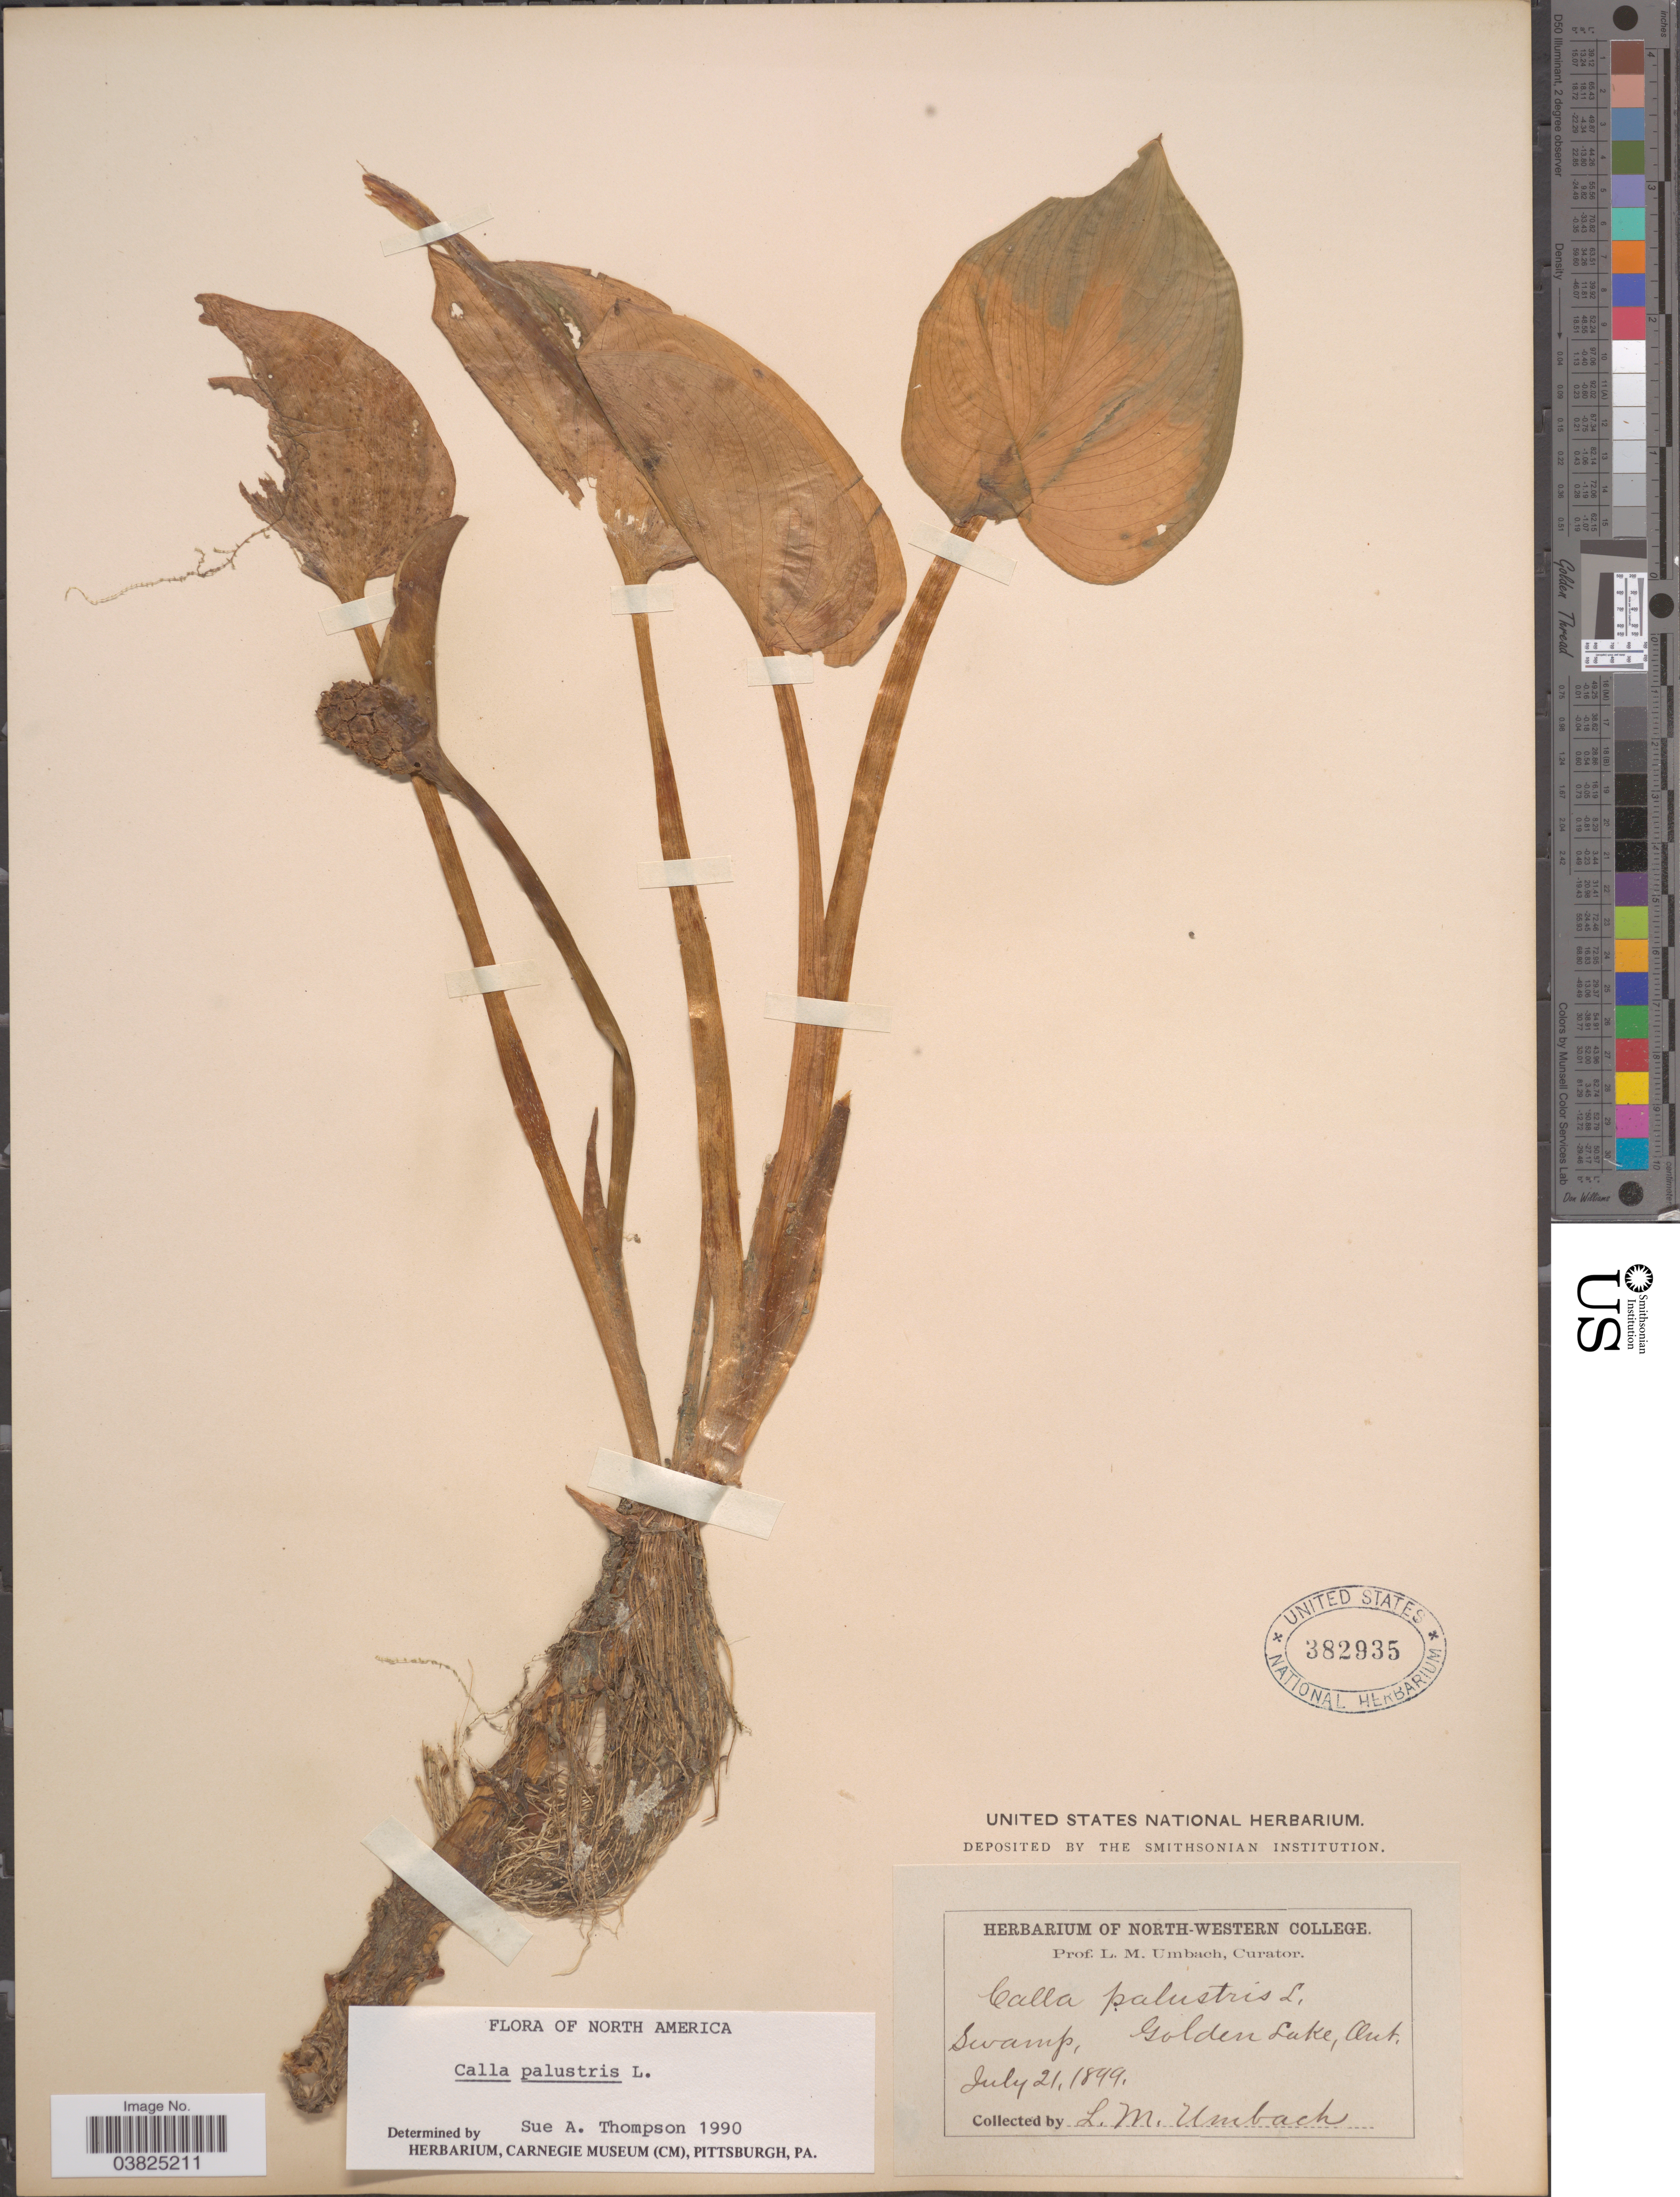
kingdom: Plantae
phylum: Tracheophyta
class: Liliopsida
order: Alismatales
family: Araceae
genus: Calla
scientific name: Calla palustris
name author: L.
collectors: L. M. Umbach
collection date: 1899-07-21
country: Canada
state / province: Ontario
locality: Golden Lake.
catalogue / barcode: US 382935